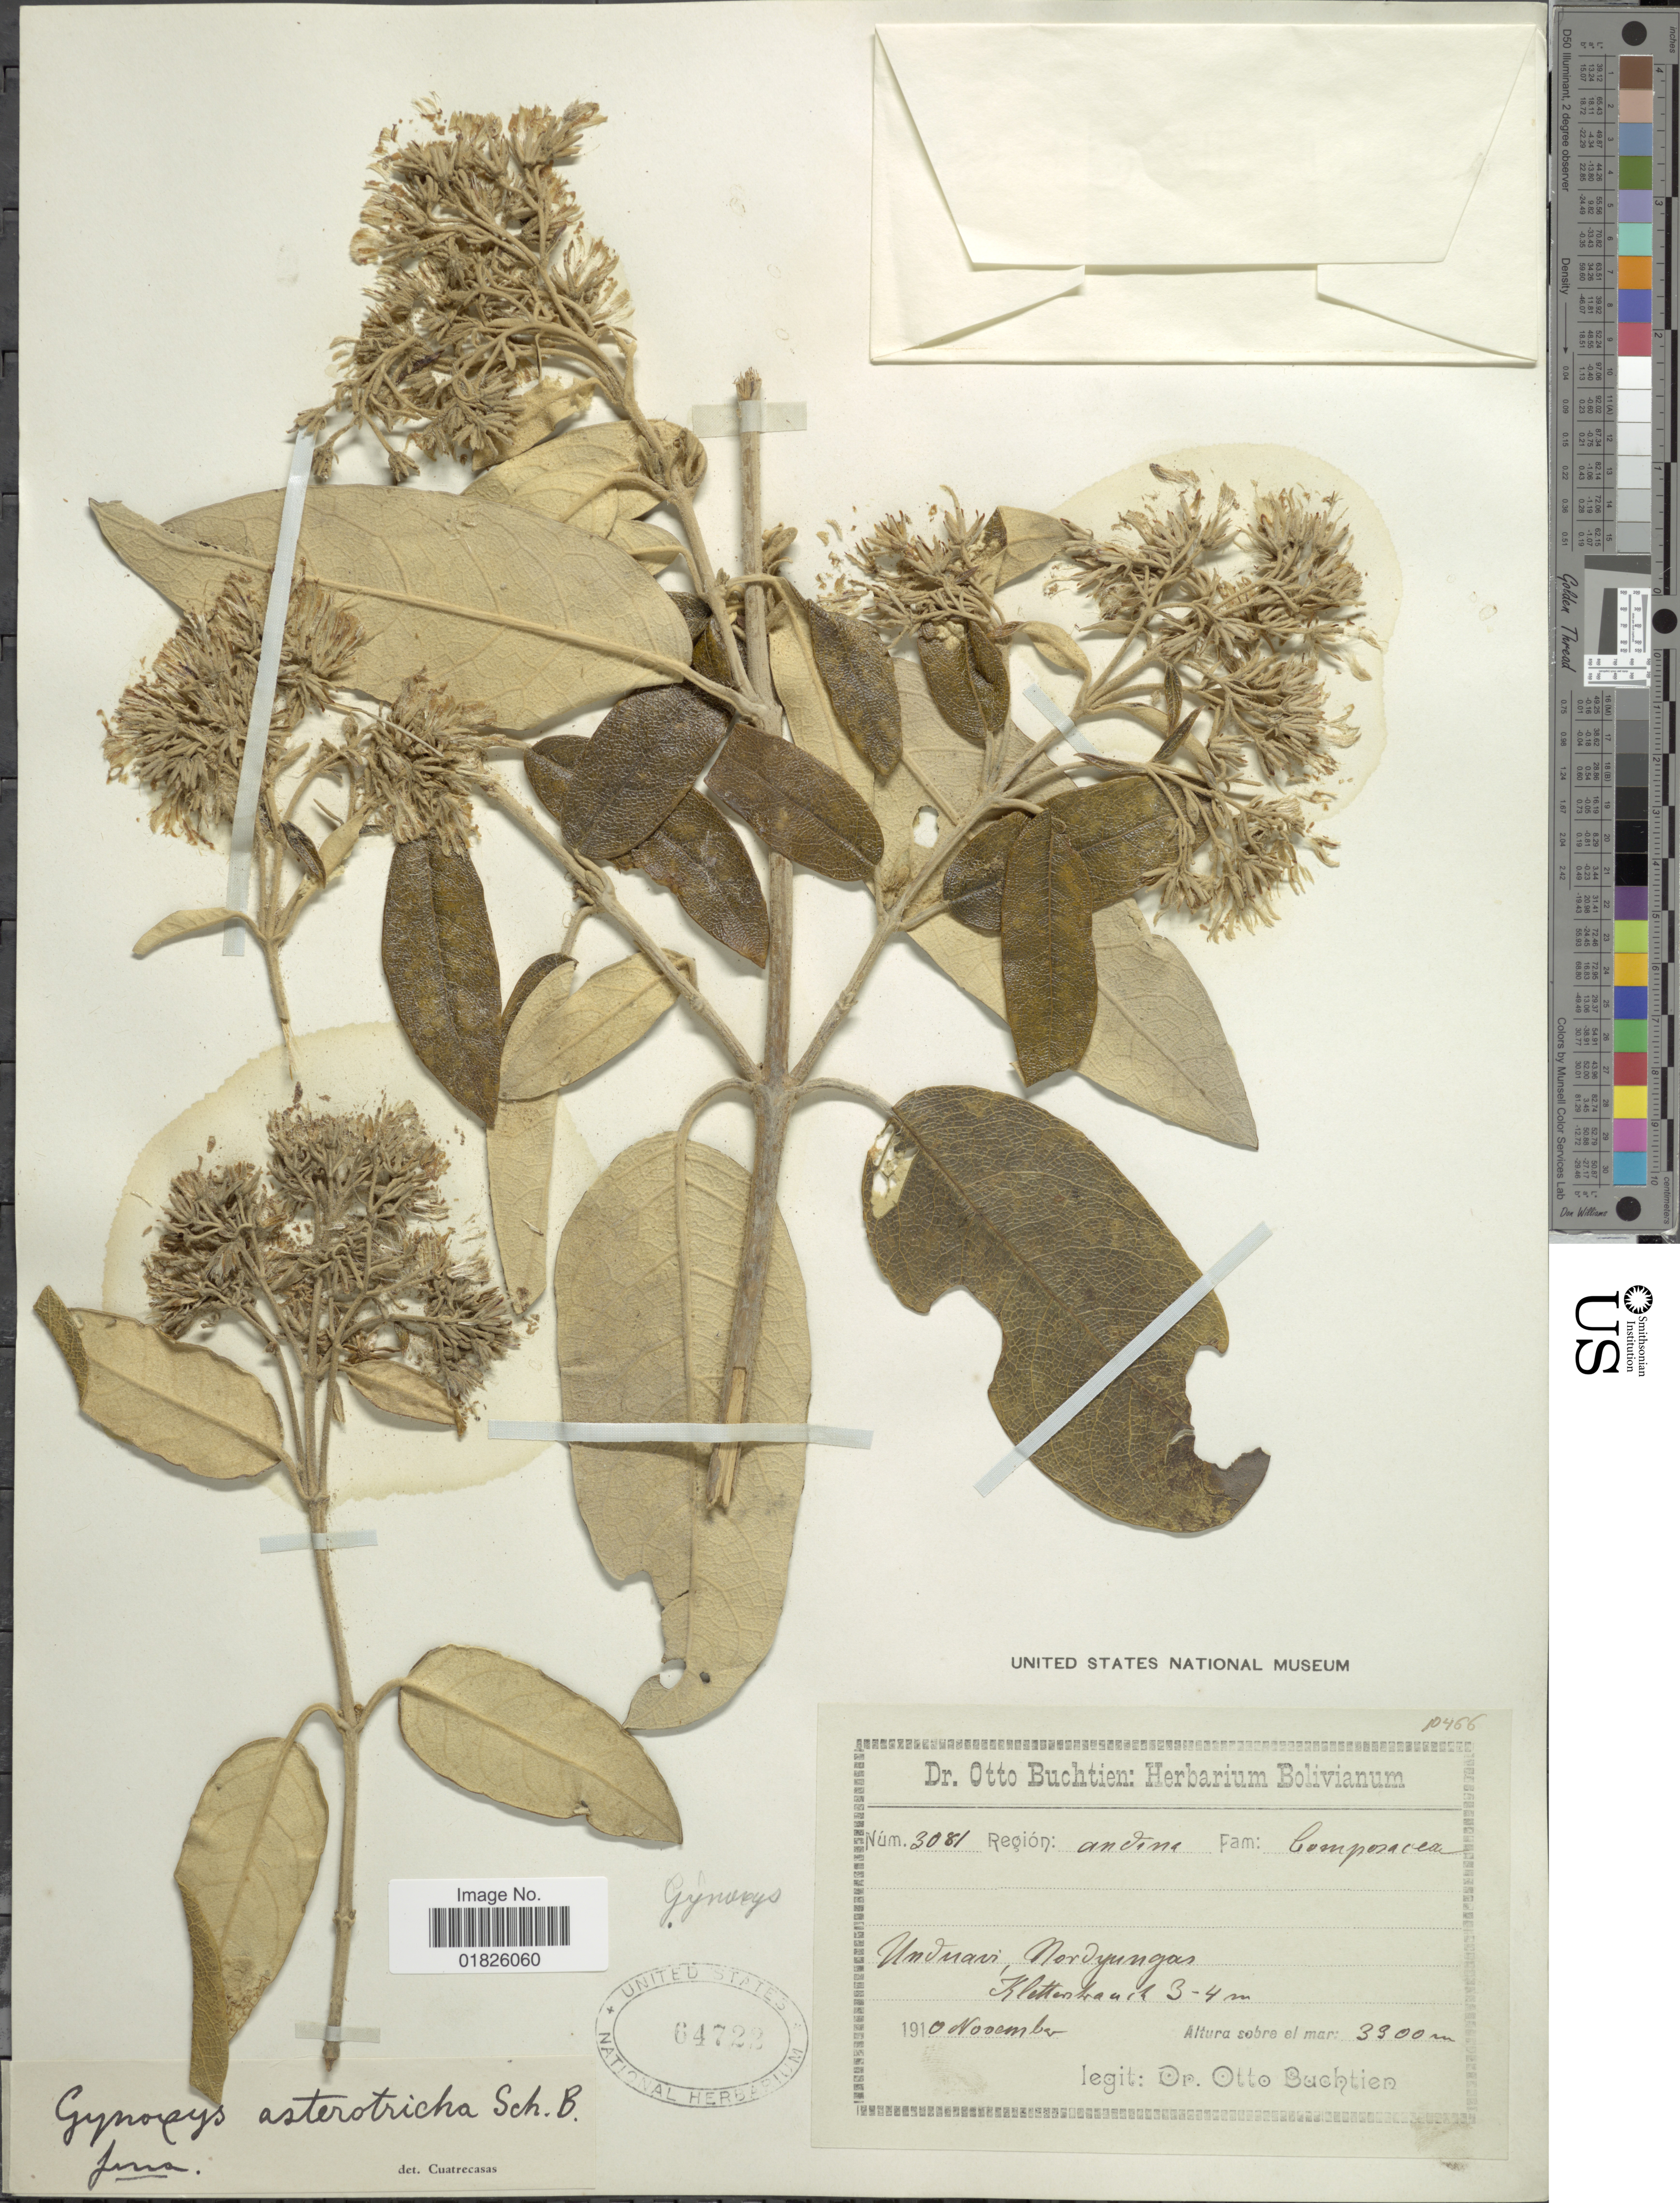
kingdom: Plantae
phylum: Tracheophyta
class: Magnoliopsida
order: Asterales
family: Asteraceae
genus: Gynoxys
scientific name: Gynoxys asterotricha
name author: Sch. Bip.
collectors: O. Buchtien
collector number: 3081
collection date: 1910-11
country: Bolivia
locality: Unduavi, Nordyungas Kletterstraub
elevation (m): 3300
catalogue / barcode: US 64723